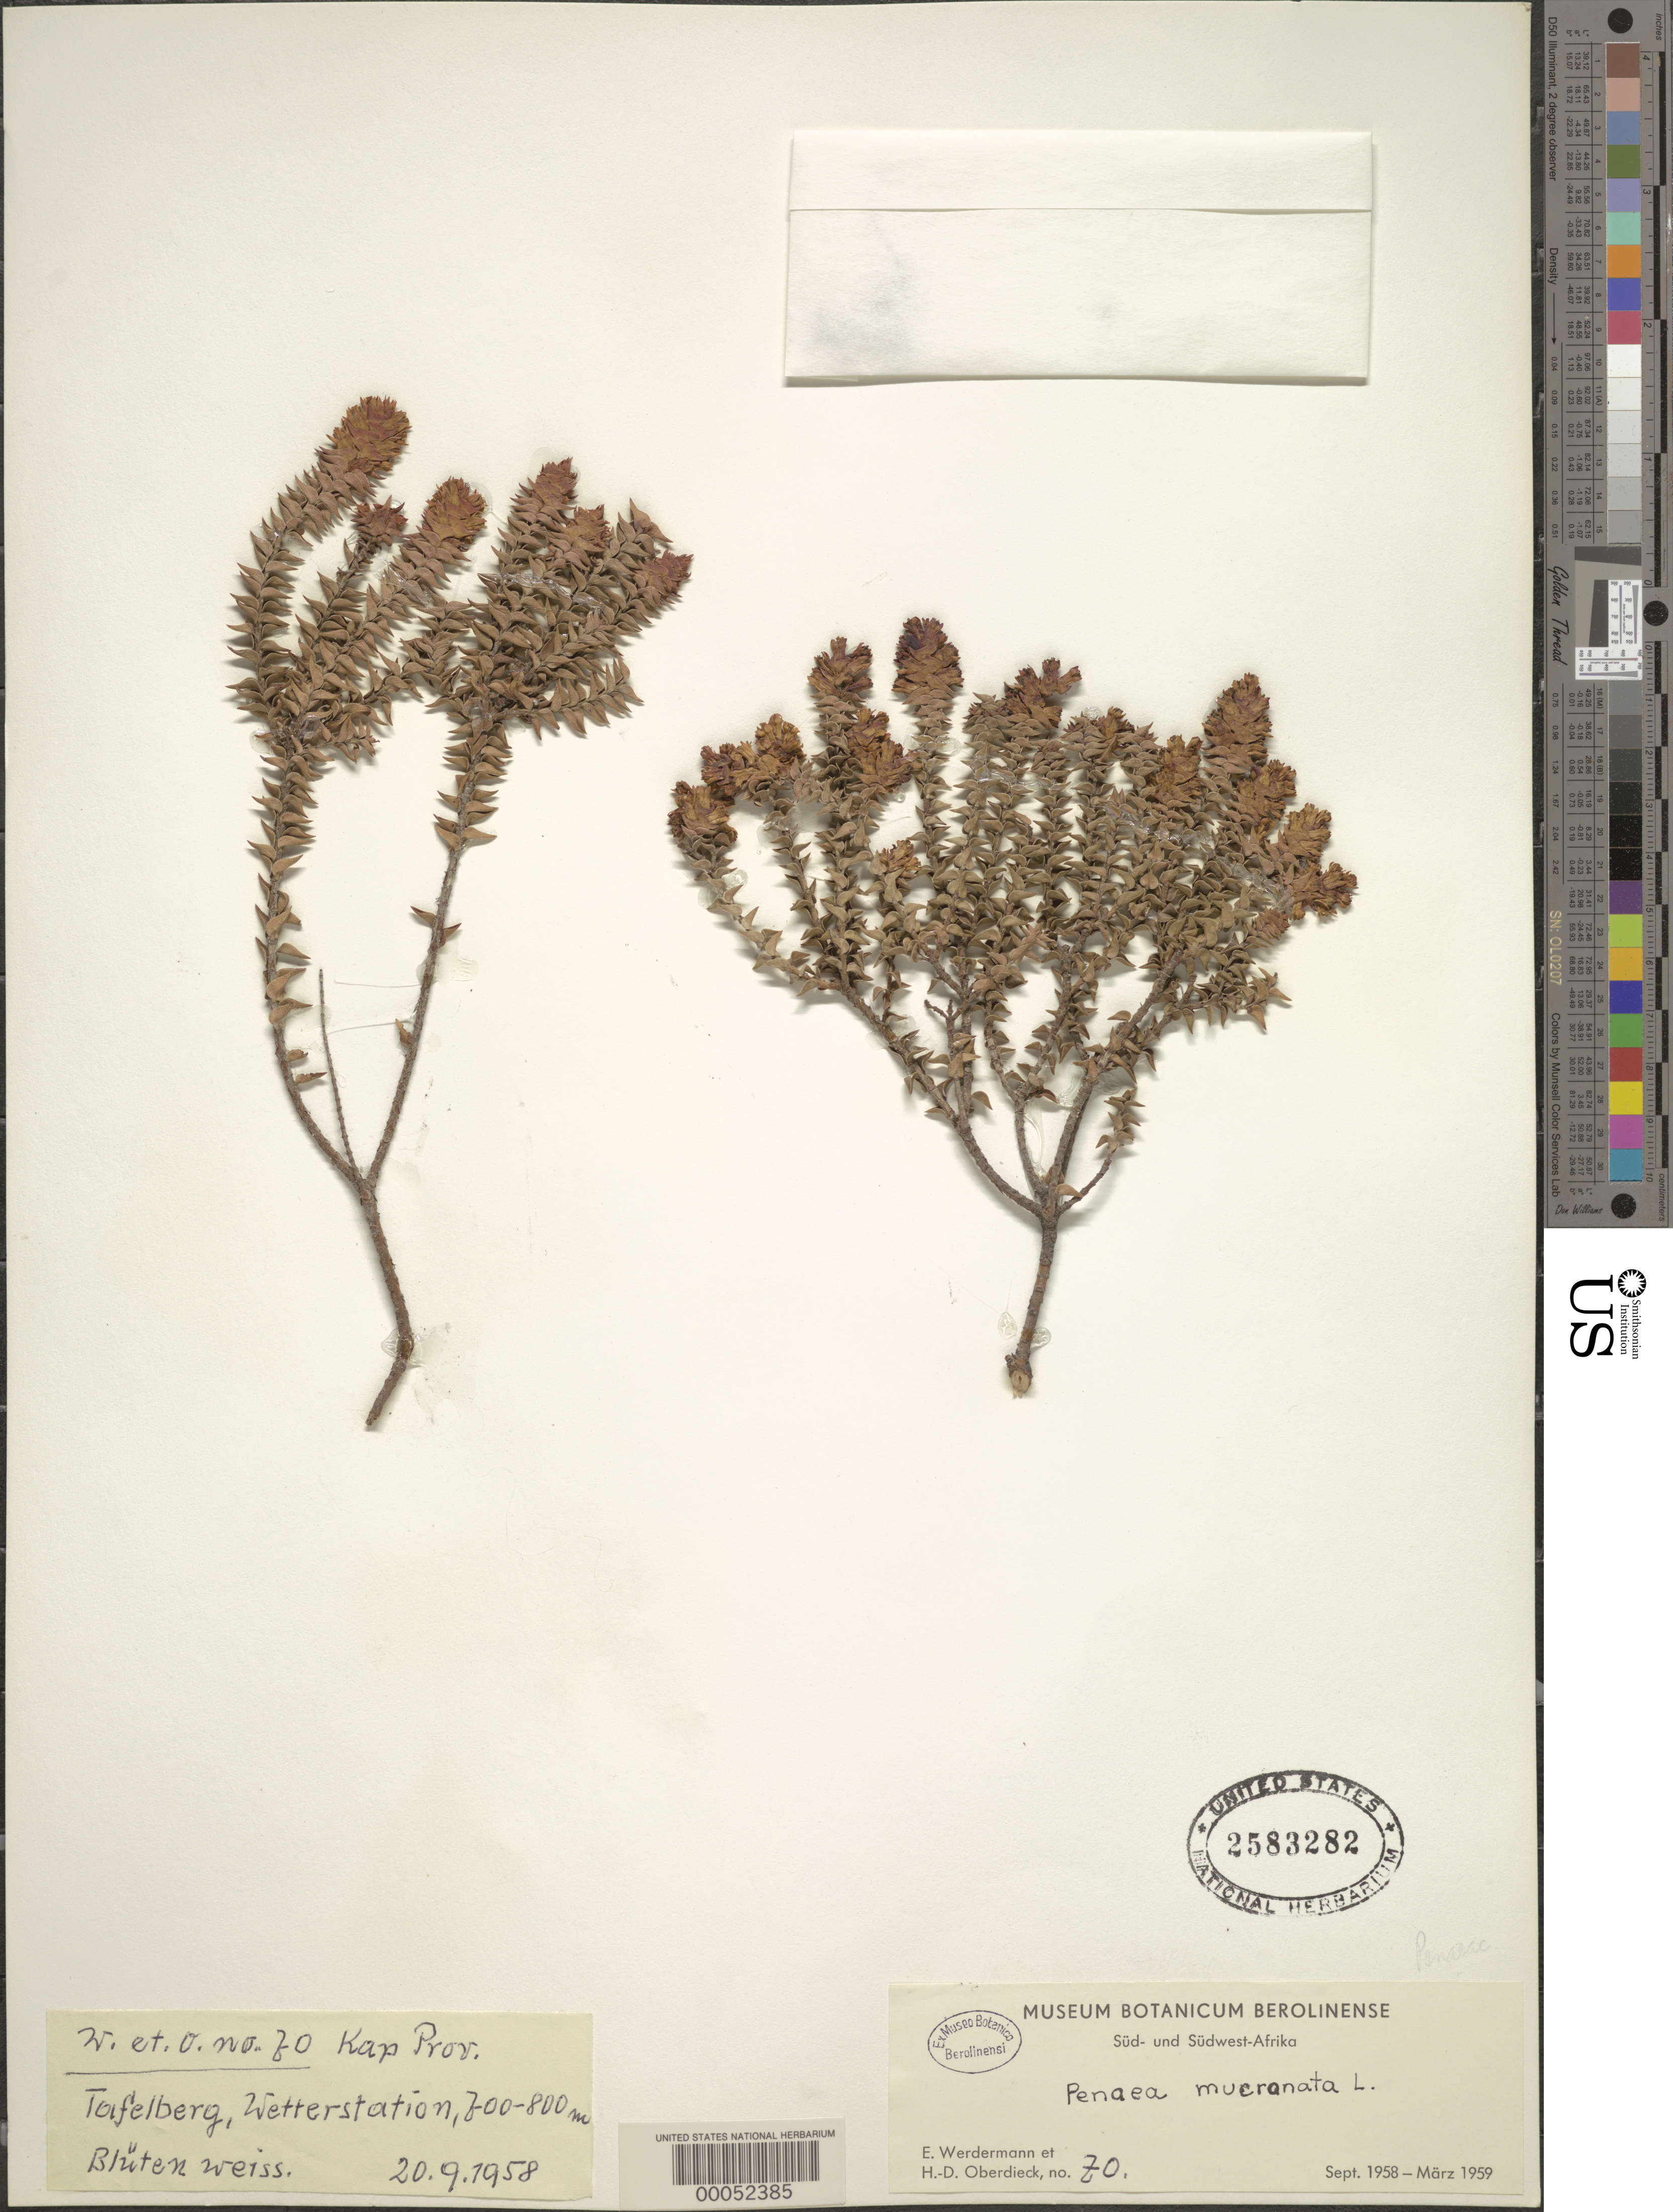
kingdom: Plantae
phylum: Tracheophyta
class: Magnoliopsida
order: Myrtales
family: Penaeaceae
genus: Penaea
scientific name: Penaea mucronata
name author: L.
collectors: E. Werdermann & H. Oberdieck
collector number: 70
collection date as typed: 20 Sep 1958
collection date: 1958-09-20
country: South Africa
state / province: Western Cape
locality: Tafelberg weather station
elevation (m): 700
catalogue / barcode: US 2583282